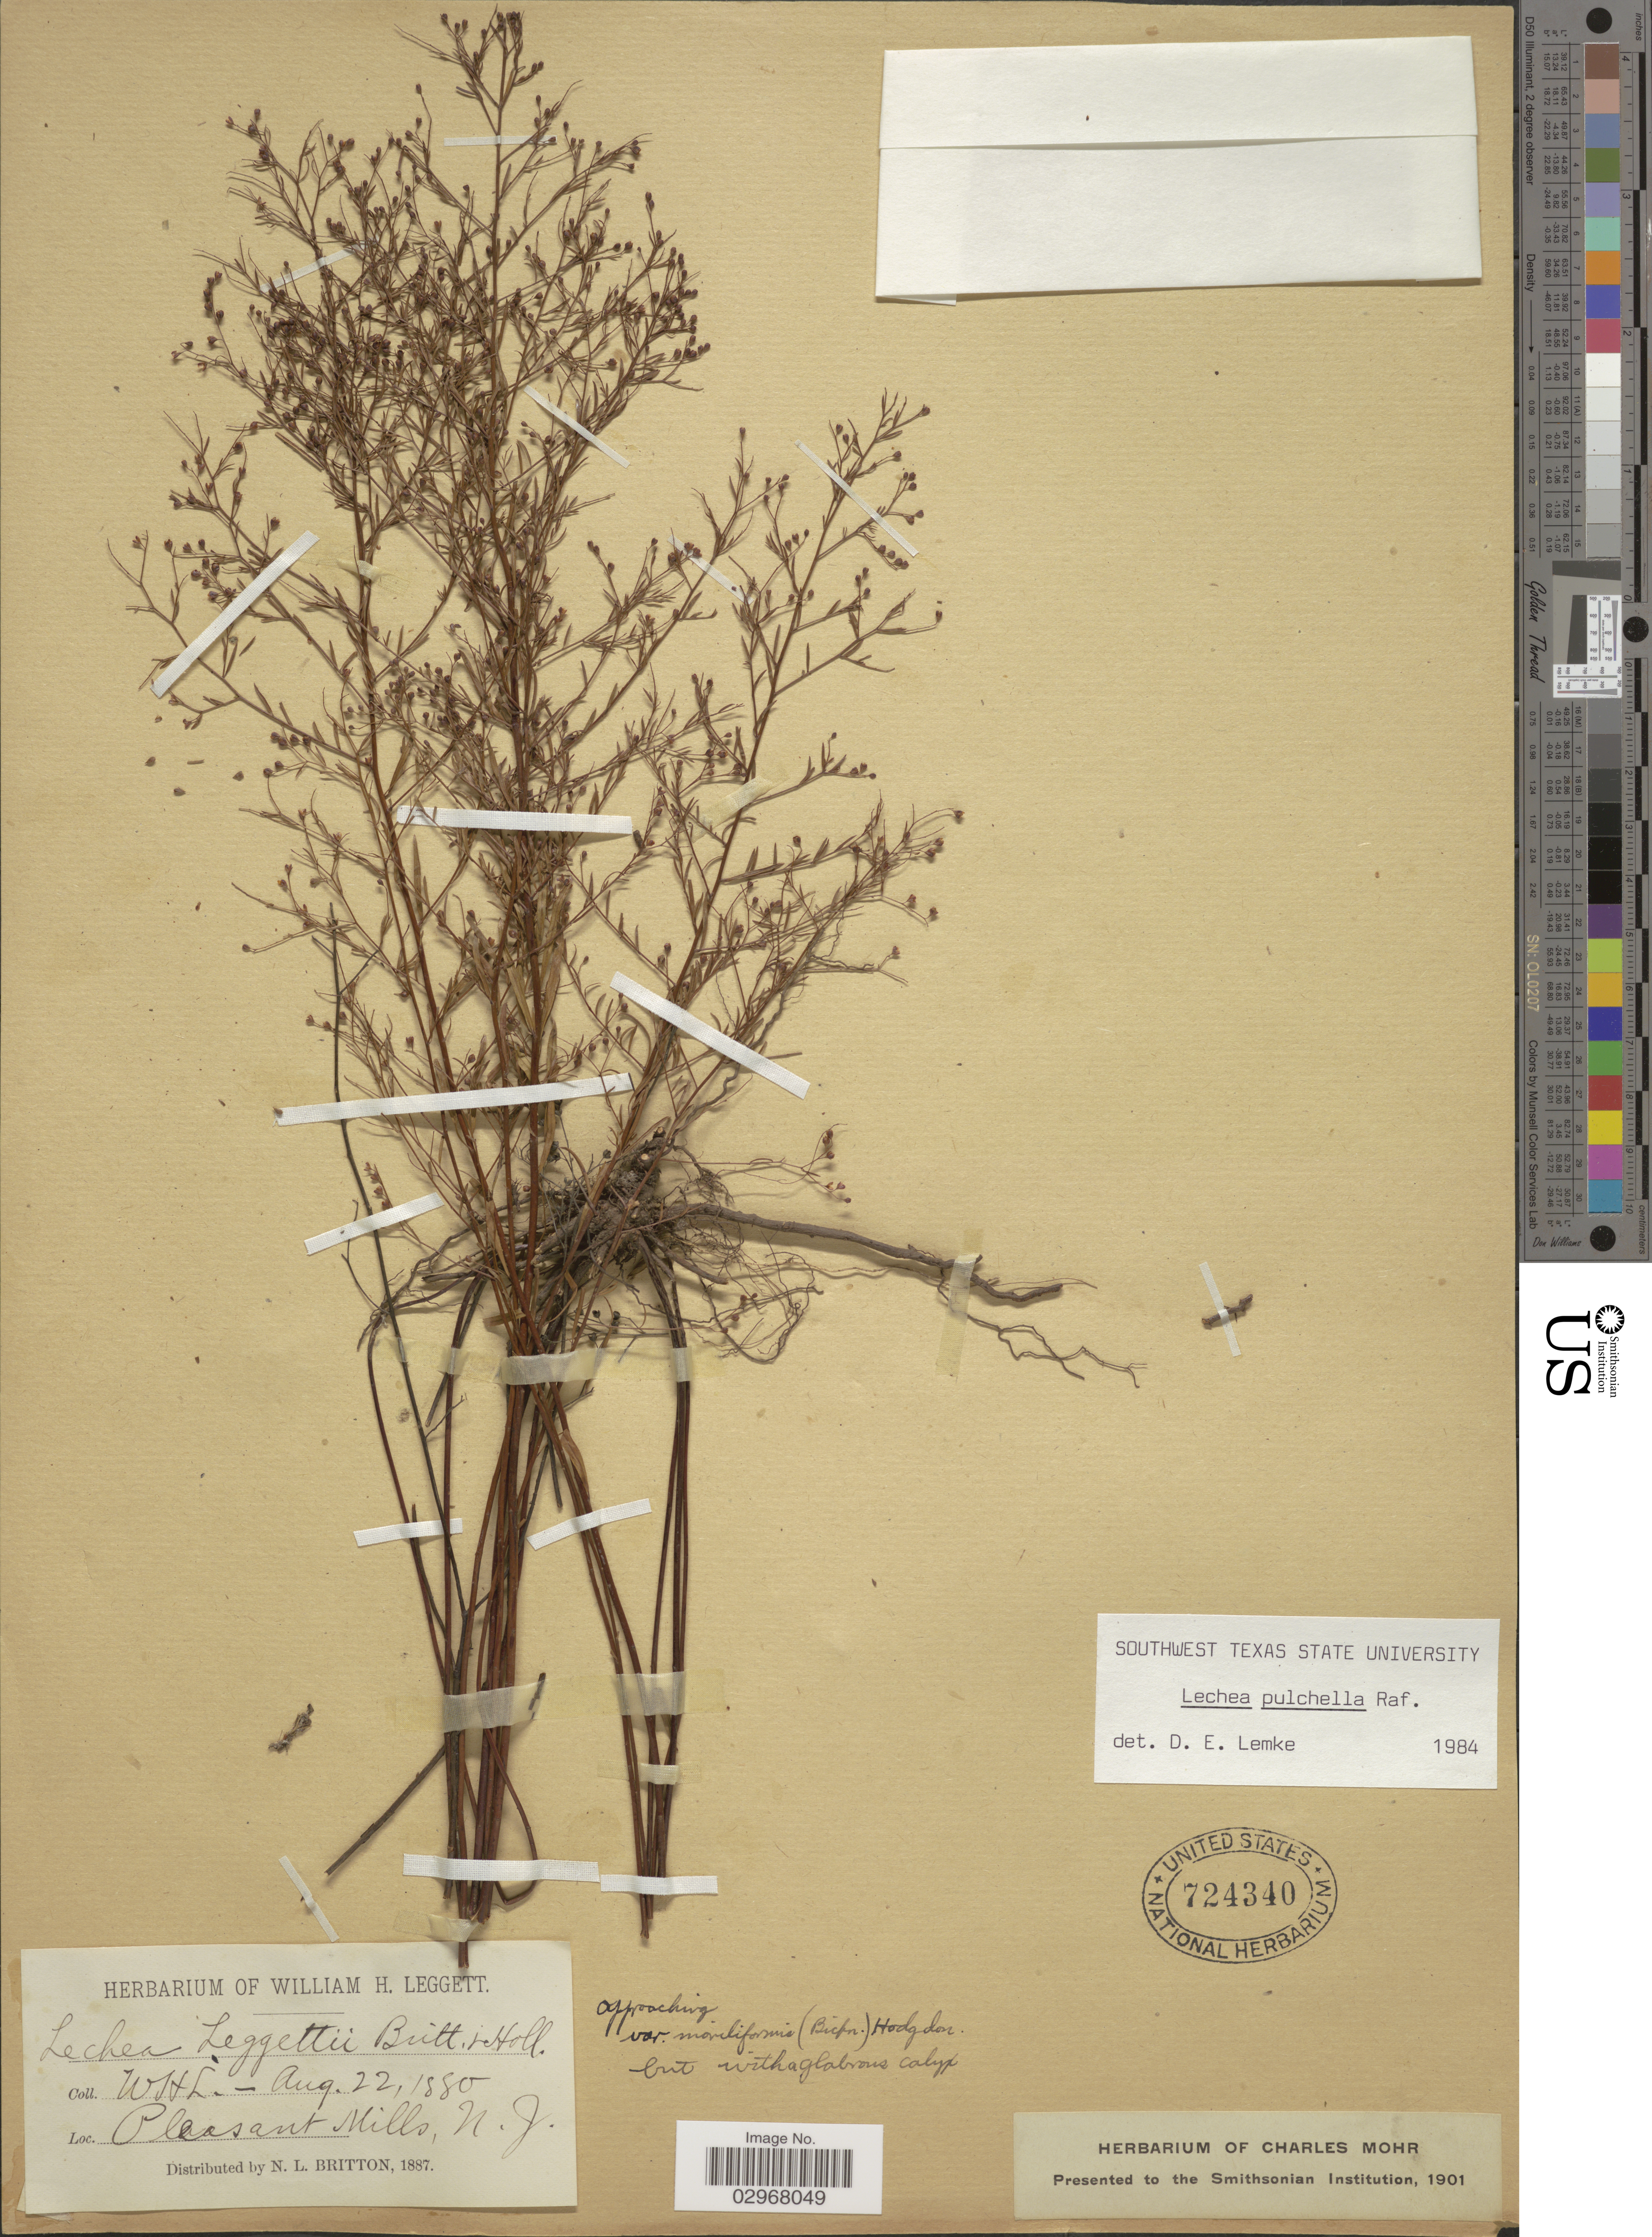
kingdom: Plantae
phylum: Tracheophyta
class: Magnoliopsida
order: Malvales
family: Cistaceae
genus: Lechea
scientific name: Lechea pulchella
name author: Raf.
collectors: W. Leggett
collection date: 1880-08-22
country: United States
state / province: New Jersey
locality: Pleasant Mills, N.J.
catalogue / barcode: US 724340